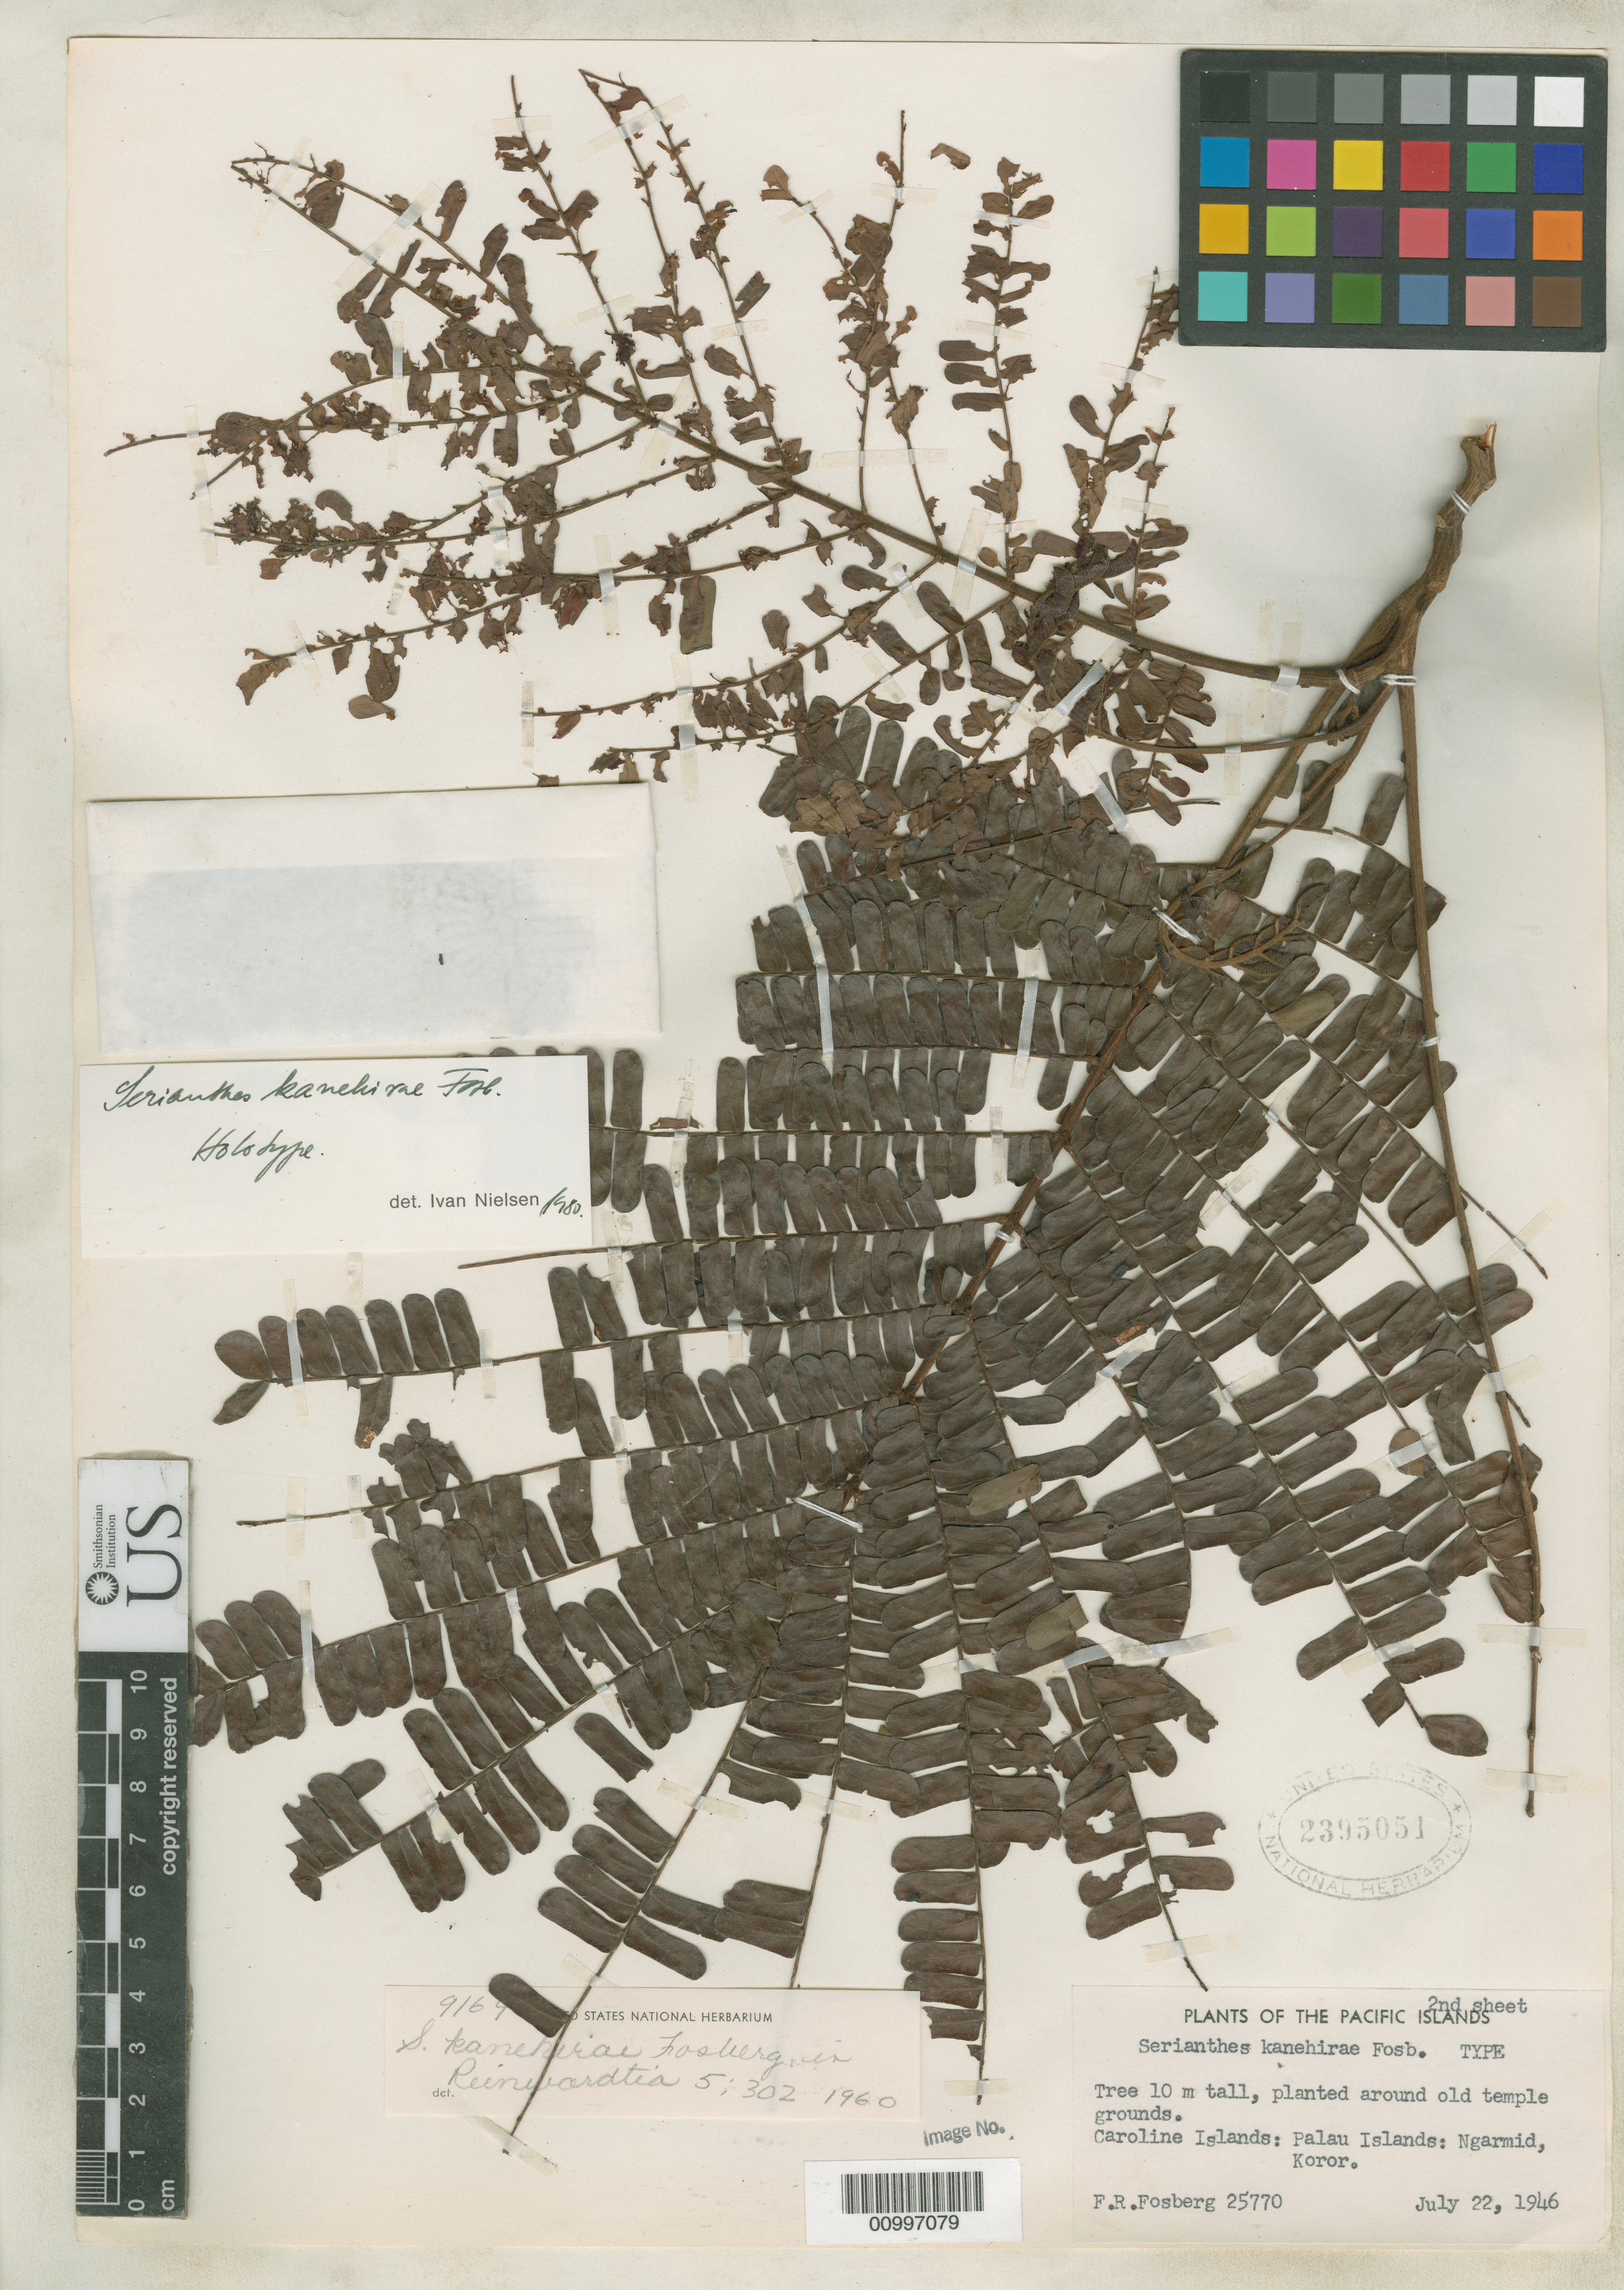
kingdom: Plantae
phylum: Tracheophyta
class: Magnoliopsida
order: Fabales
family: Fabaceae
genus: Serianthes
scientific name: Serianthes kanehirae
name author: Fosberg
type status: Holotype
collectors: F. R. Fosberg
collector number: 25770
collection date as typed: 22 Jul 1946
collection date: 1946-07-22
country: Palau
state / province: Koror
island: Oreor (Koror)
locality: Ngarmid, Koror. Around old temple grounds.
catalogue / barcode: US 2395051